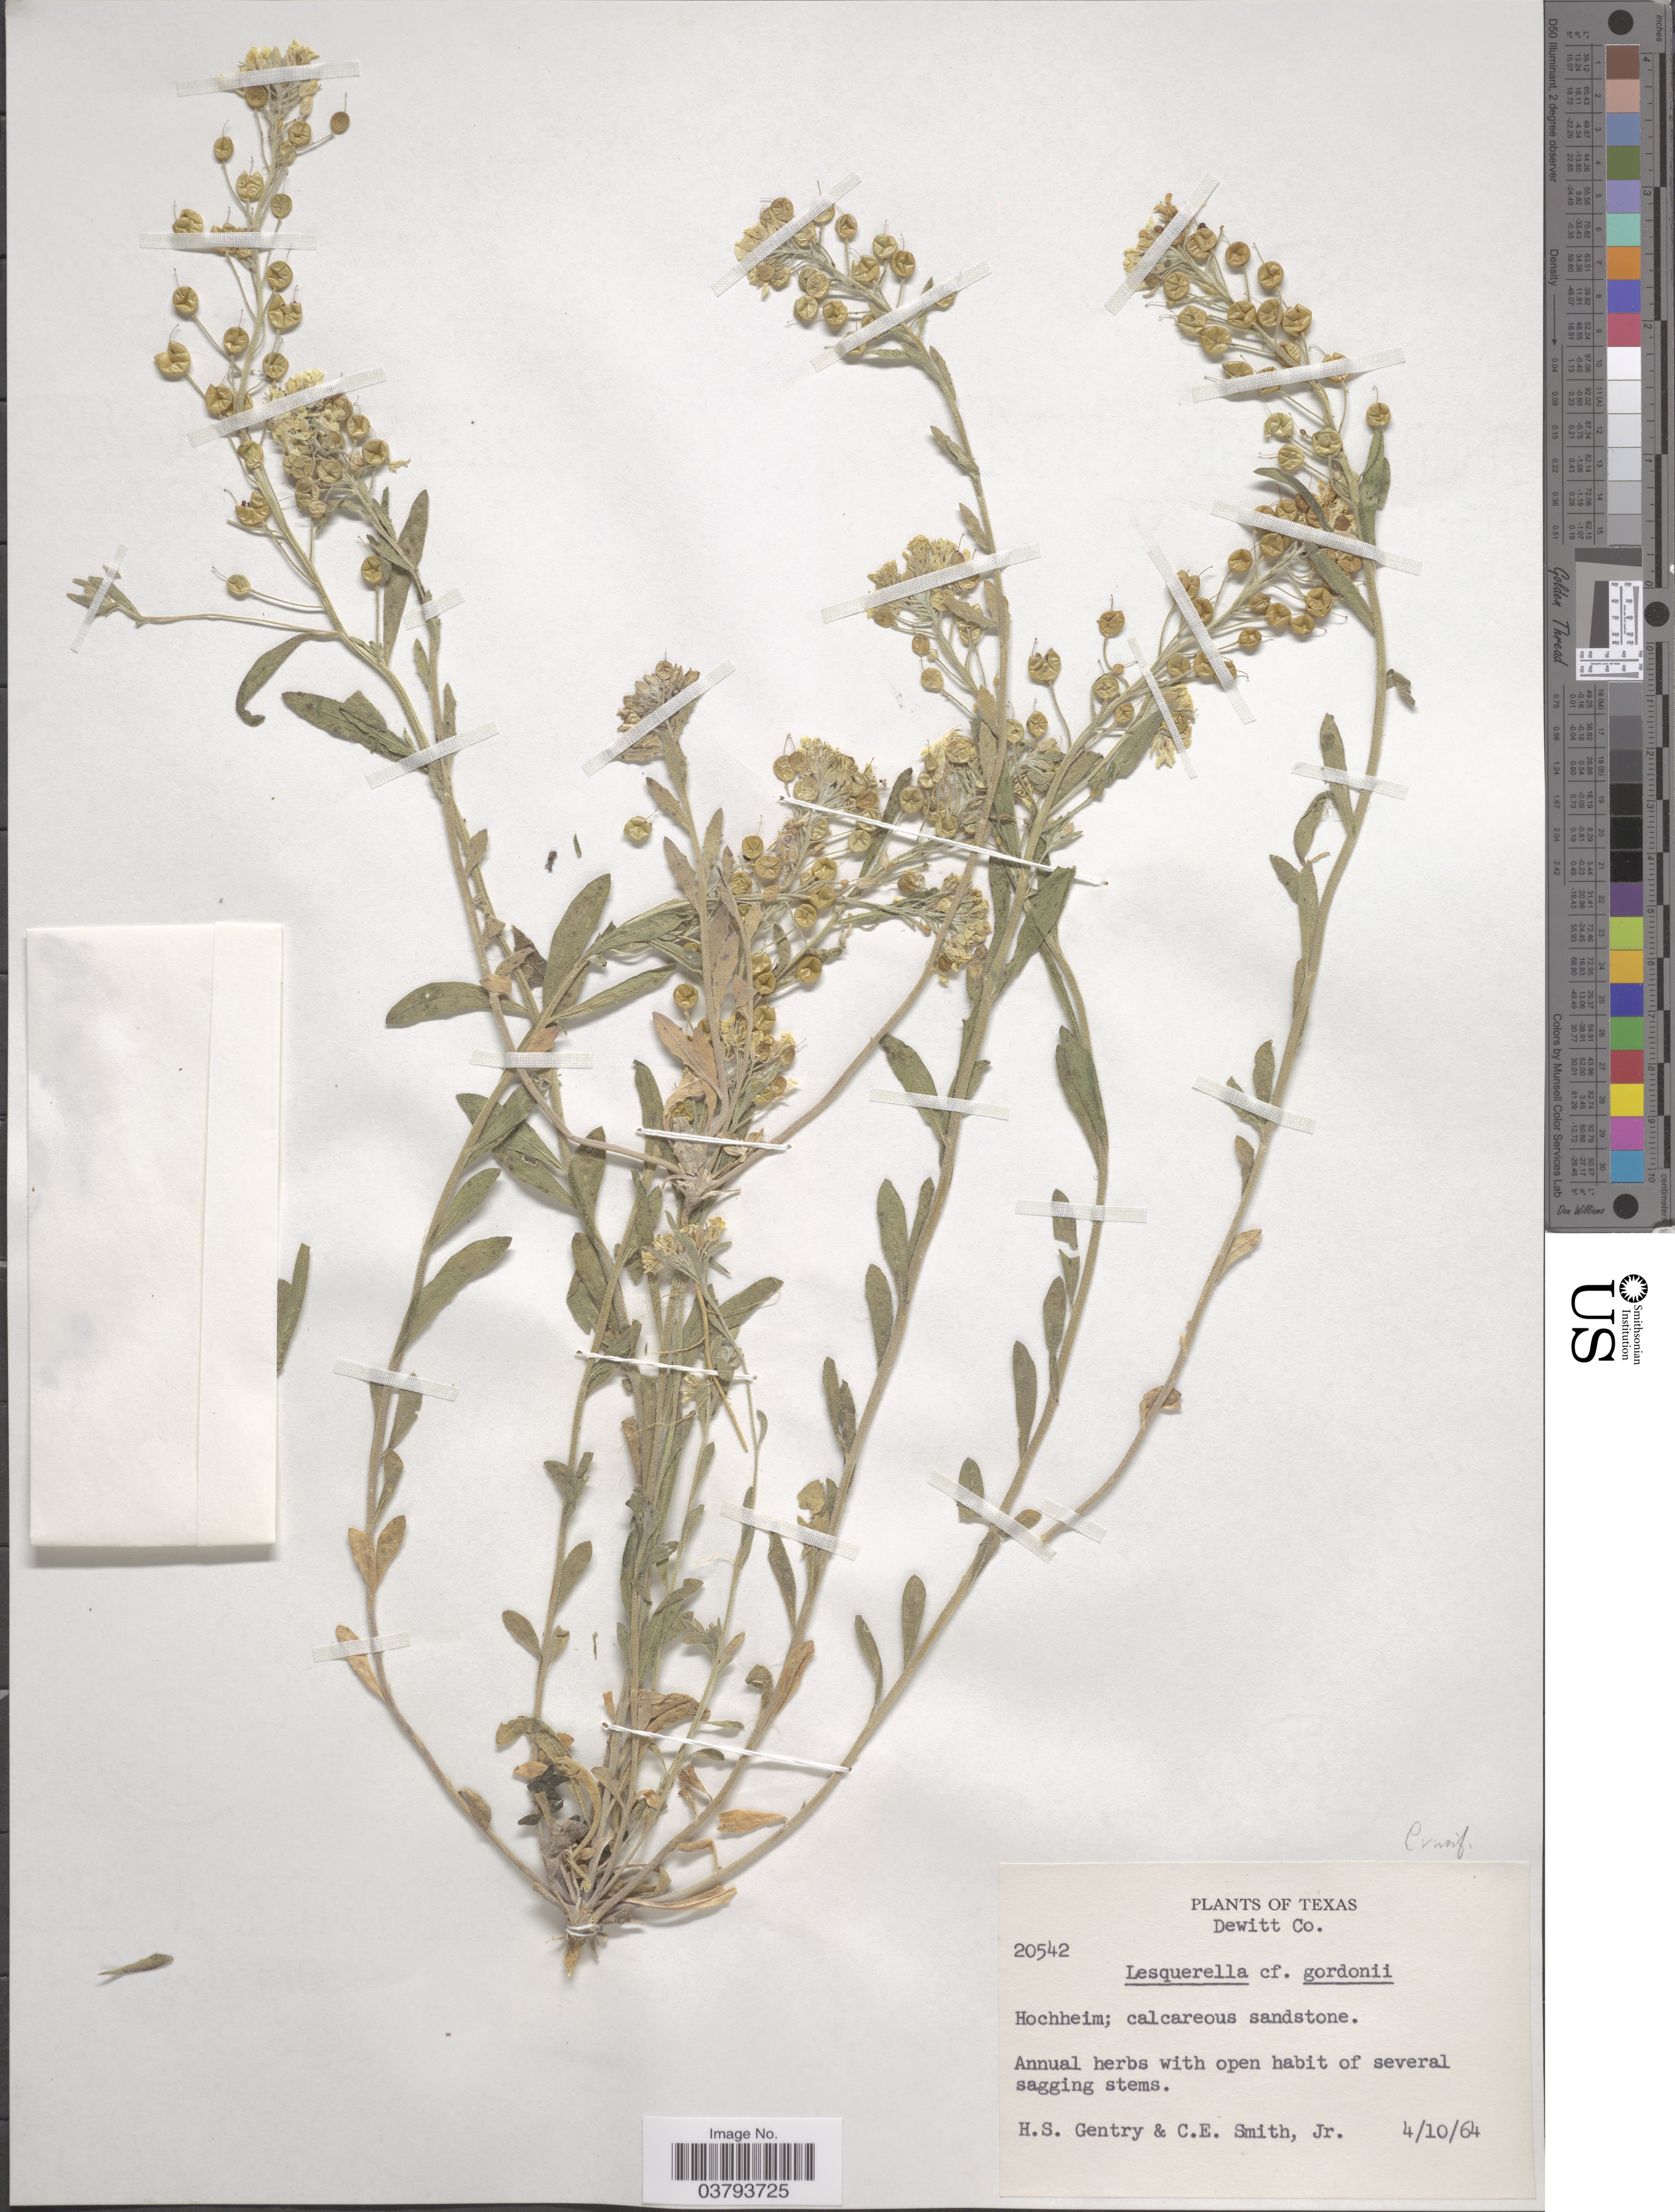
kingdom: Plantae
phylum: Tracheophyta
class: Magnoliopsida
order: Brassicales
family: Brassicaceae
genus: Lesquerella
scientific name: Lesquerella gordonii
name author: (A. Gray) S. Watson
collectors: H. S. Gentry & C. E. Smith Jr.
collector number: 20542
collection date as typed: Transcribed d/m/y: 10/4/64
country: United States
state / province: Texas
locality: Dewitt Co. Hochheim.